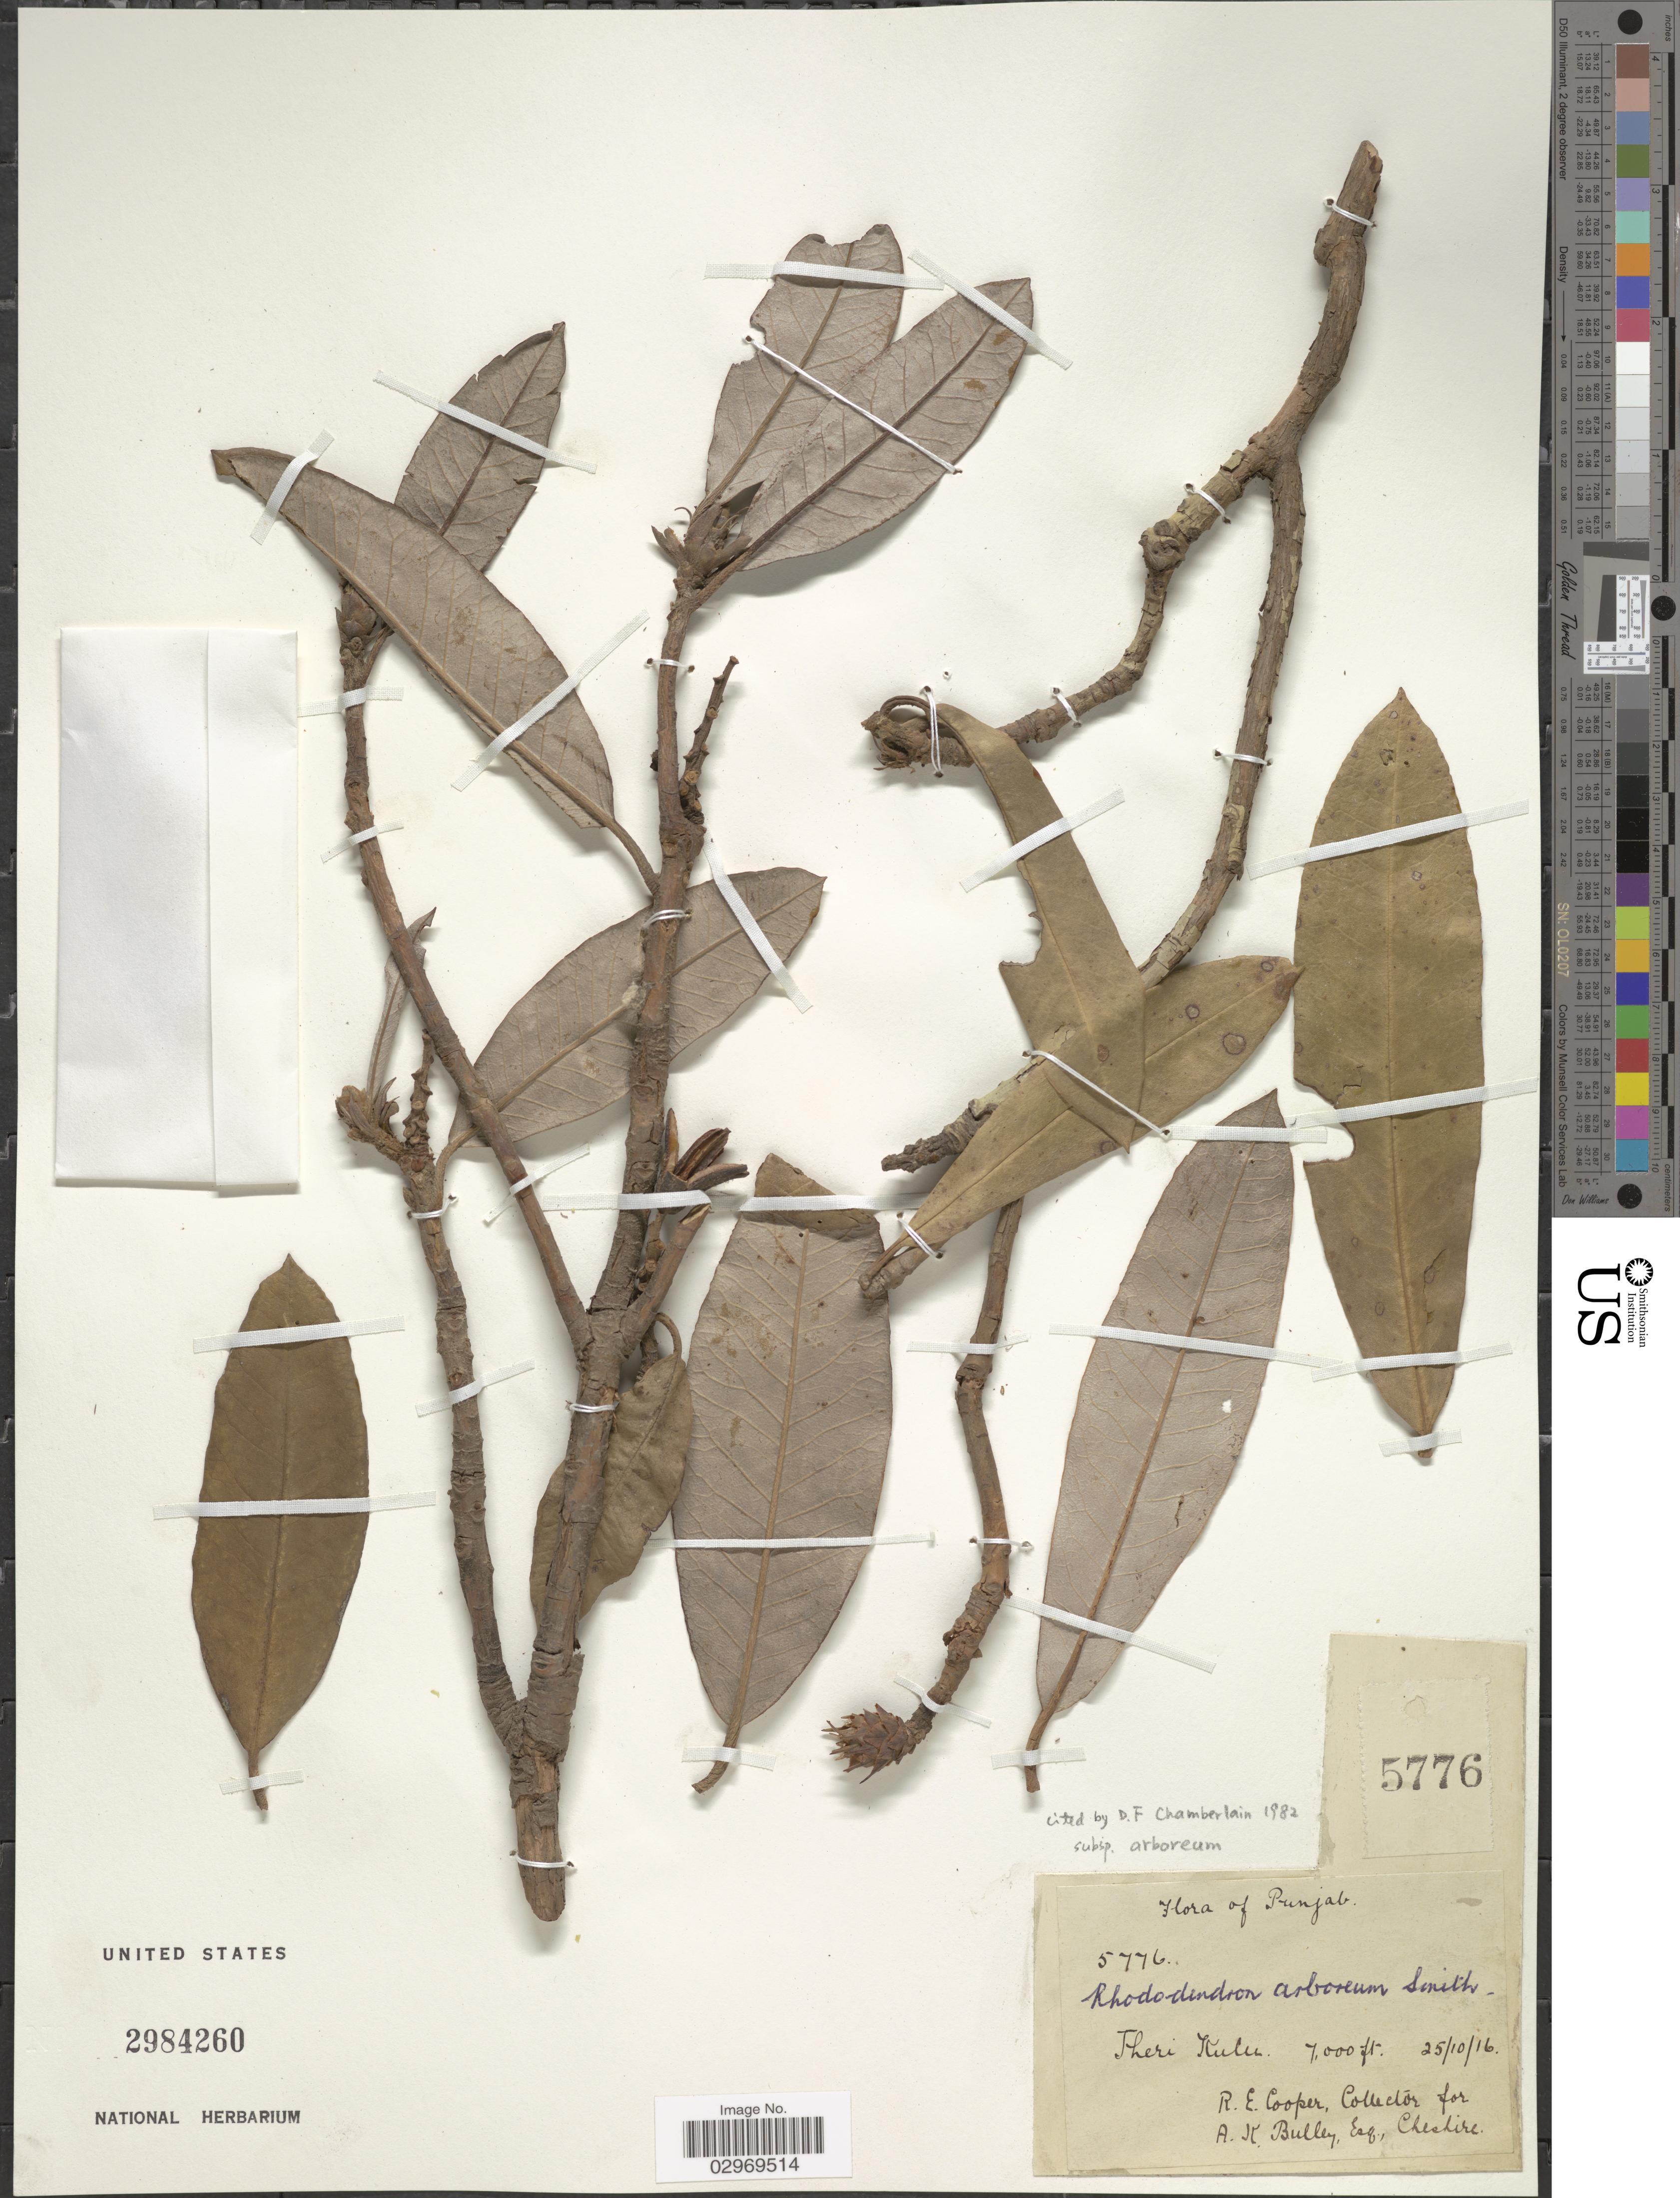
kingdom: Plantae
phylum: Tracheophyta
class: Magnoliopsida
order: Ericales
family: Ericaceae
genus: Rhododendron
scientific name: Rhododendron arboreum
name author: Sm.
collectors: R. E. Cooper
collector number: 5776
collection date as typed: Transcribed d/m/y: 25/10/16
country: India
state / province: Himachal Pradesh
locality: Theri Kulu.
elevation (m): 2134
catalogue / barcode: US 2984260